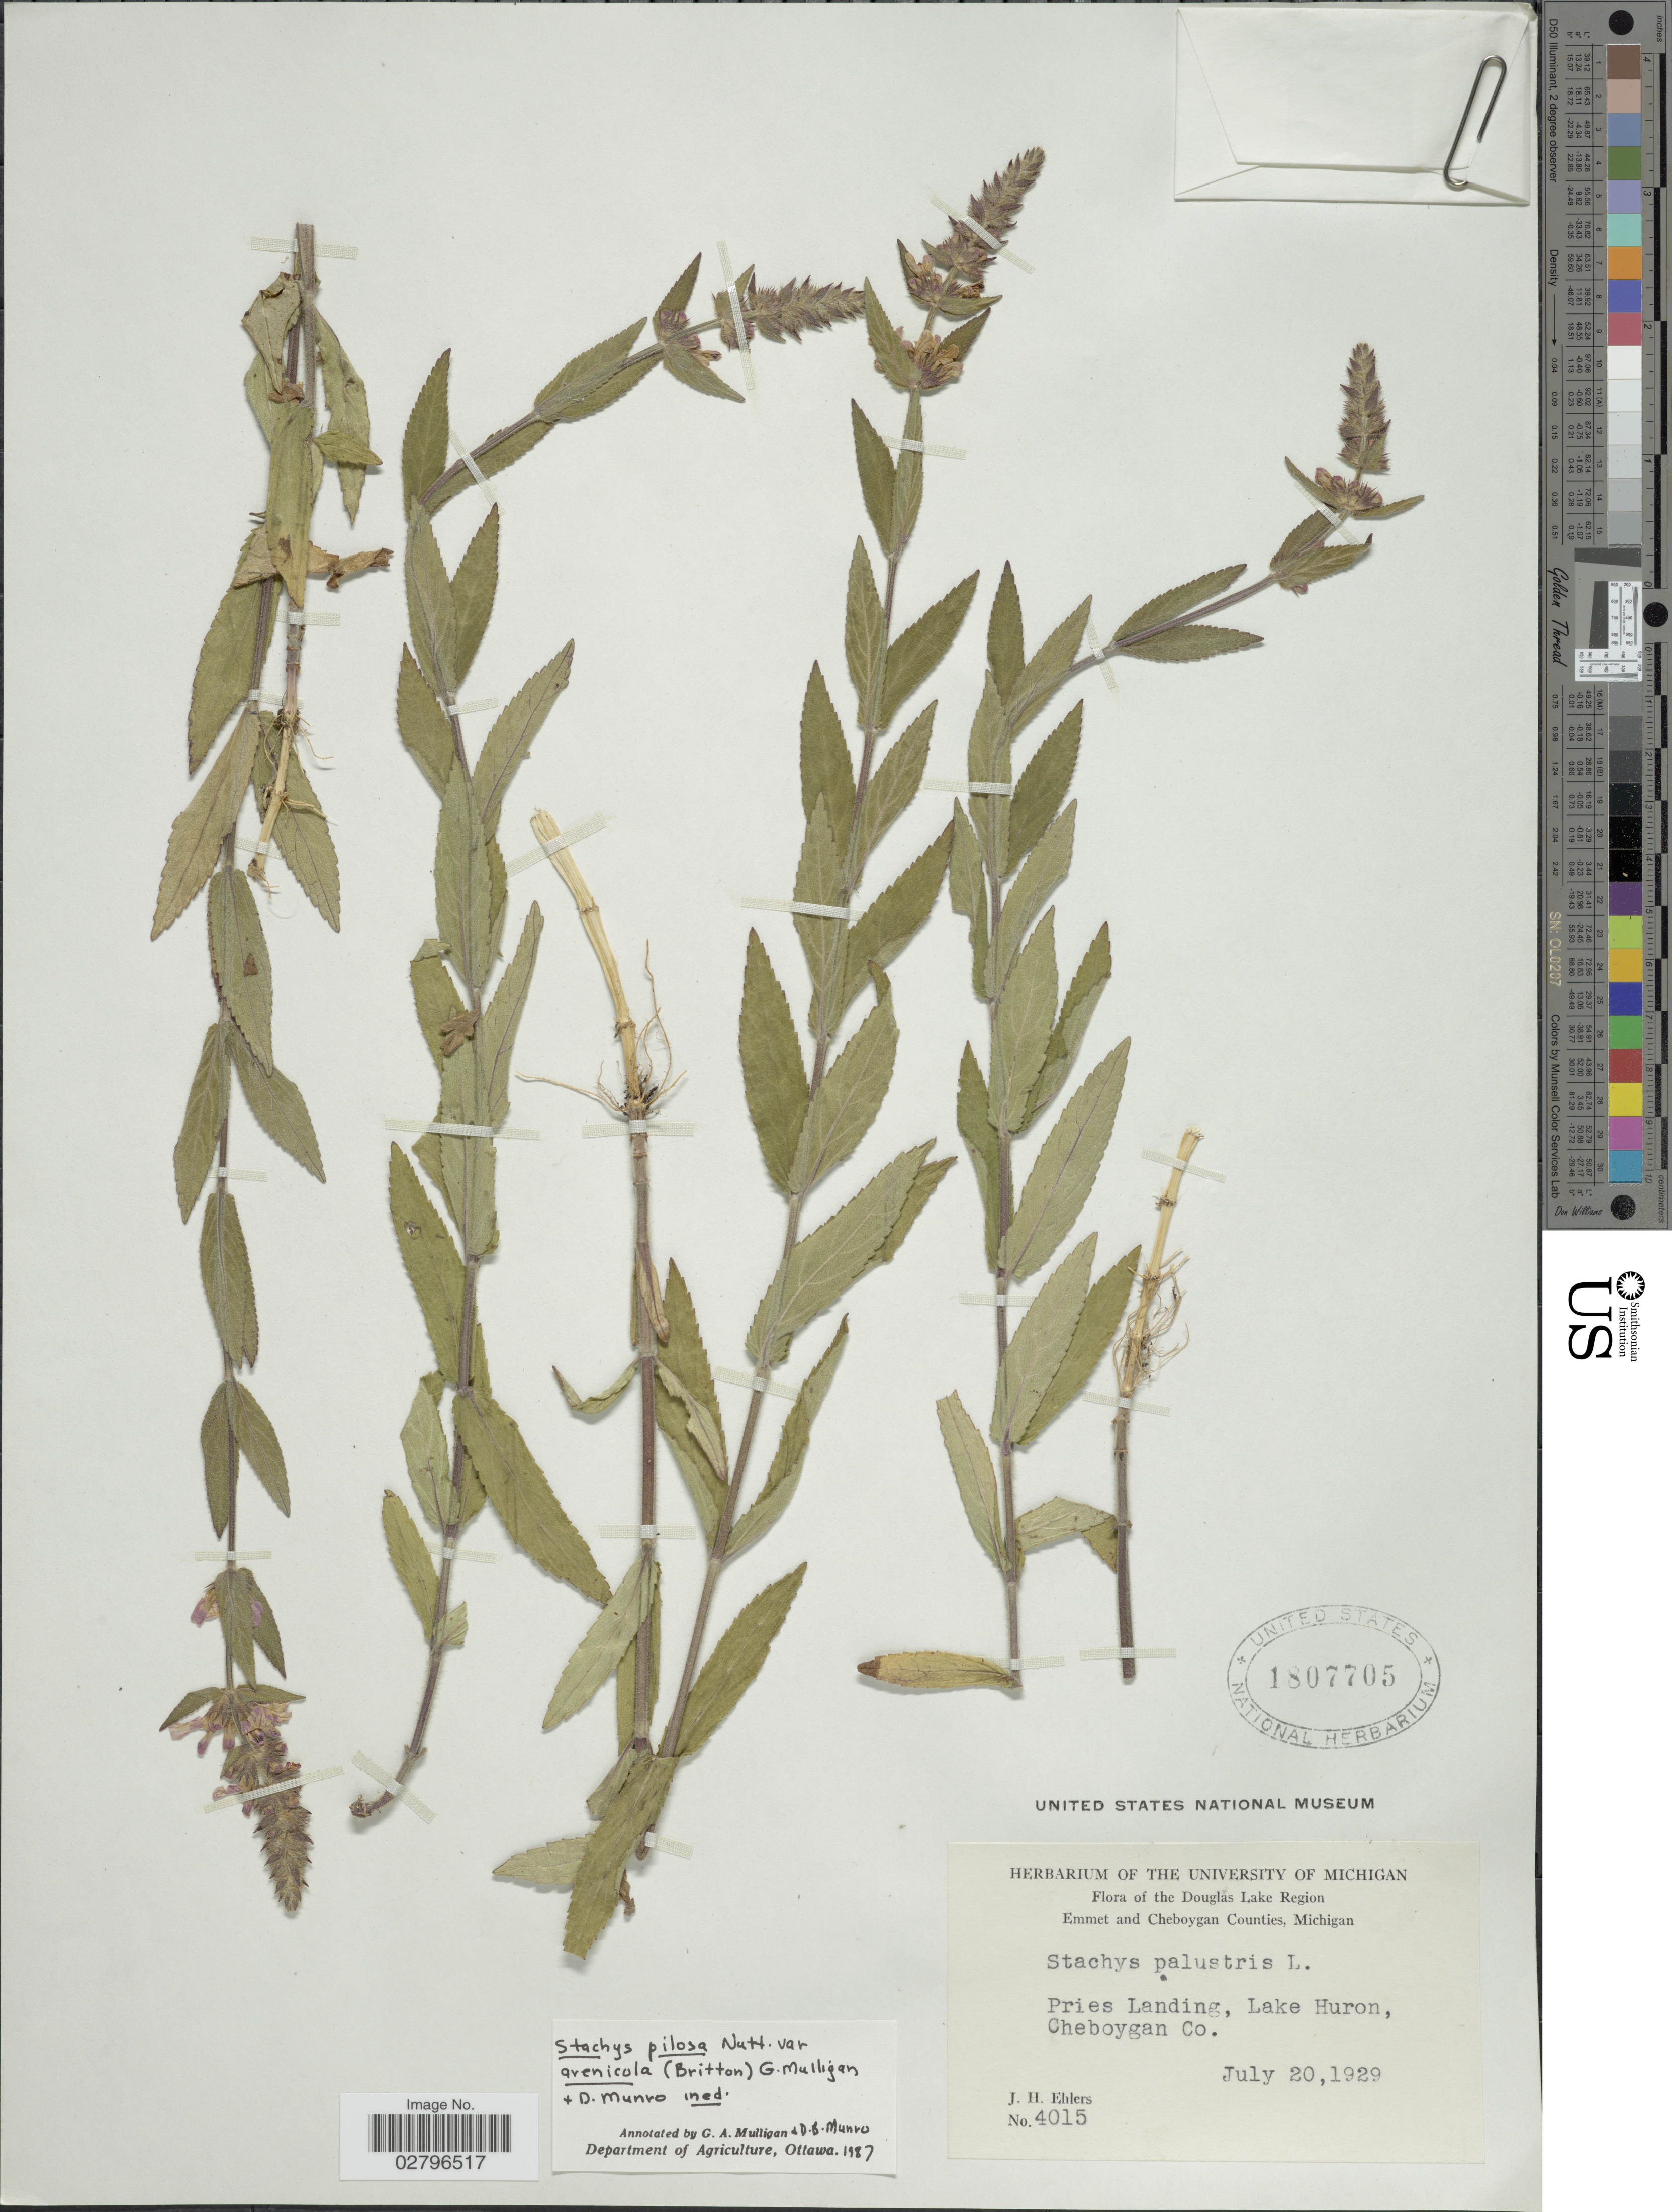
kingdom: Plantae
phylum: Tracheophyta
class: Magnoliopsida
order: Lamiales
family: Lamiaceae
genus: Stachys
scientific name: Stachys palustris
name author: L.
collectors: J. H. Ehlers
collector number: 4015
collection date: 1929-07-20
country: United States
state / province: Michigan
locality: Douglas Lake Region, Pries Landing, Lake Huron, Cheboygan Co.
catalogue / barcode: US 1807705